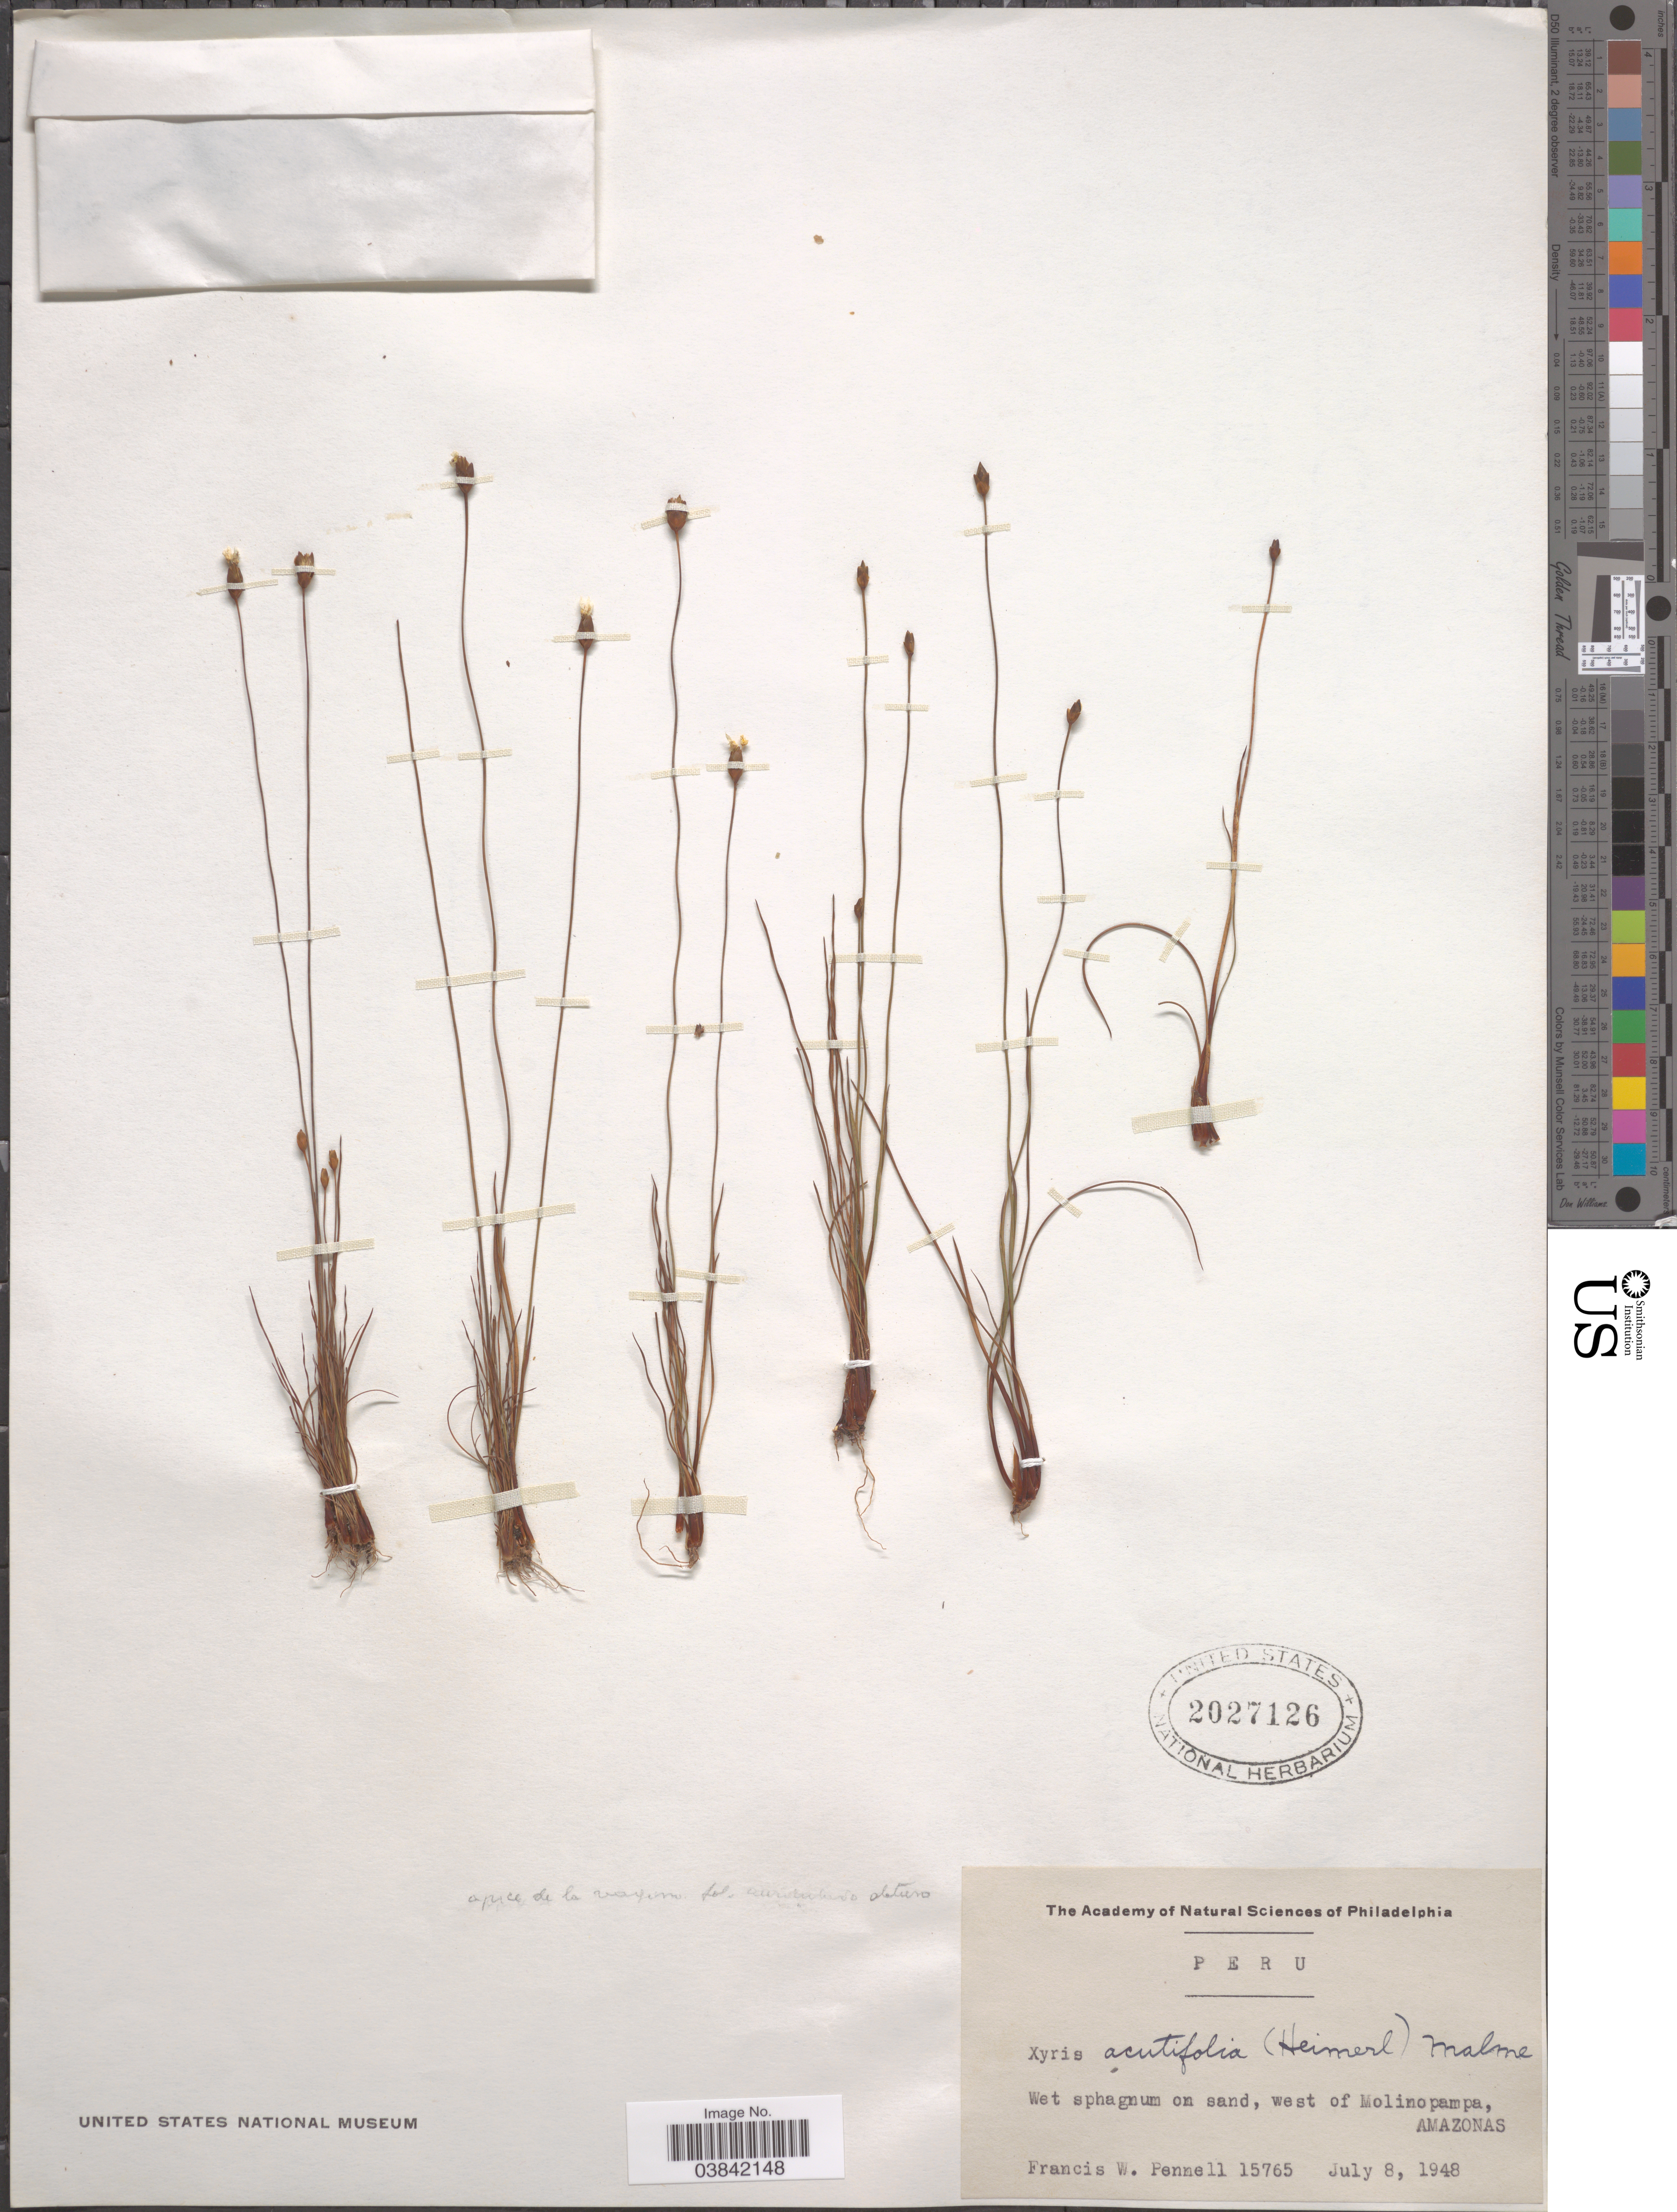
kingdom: Plantae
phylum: Tracheophyta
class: Liliopsida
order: Poales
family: Xyridaceae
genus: Xyris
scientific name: Xyris acutifolia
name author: (Heimerl) Malme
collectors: F. W. Pennell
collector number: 15765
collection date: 1948-07-08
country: Peru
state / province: Amazonas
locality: West of Molinopampa.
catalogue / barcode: US 2027126